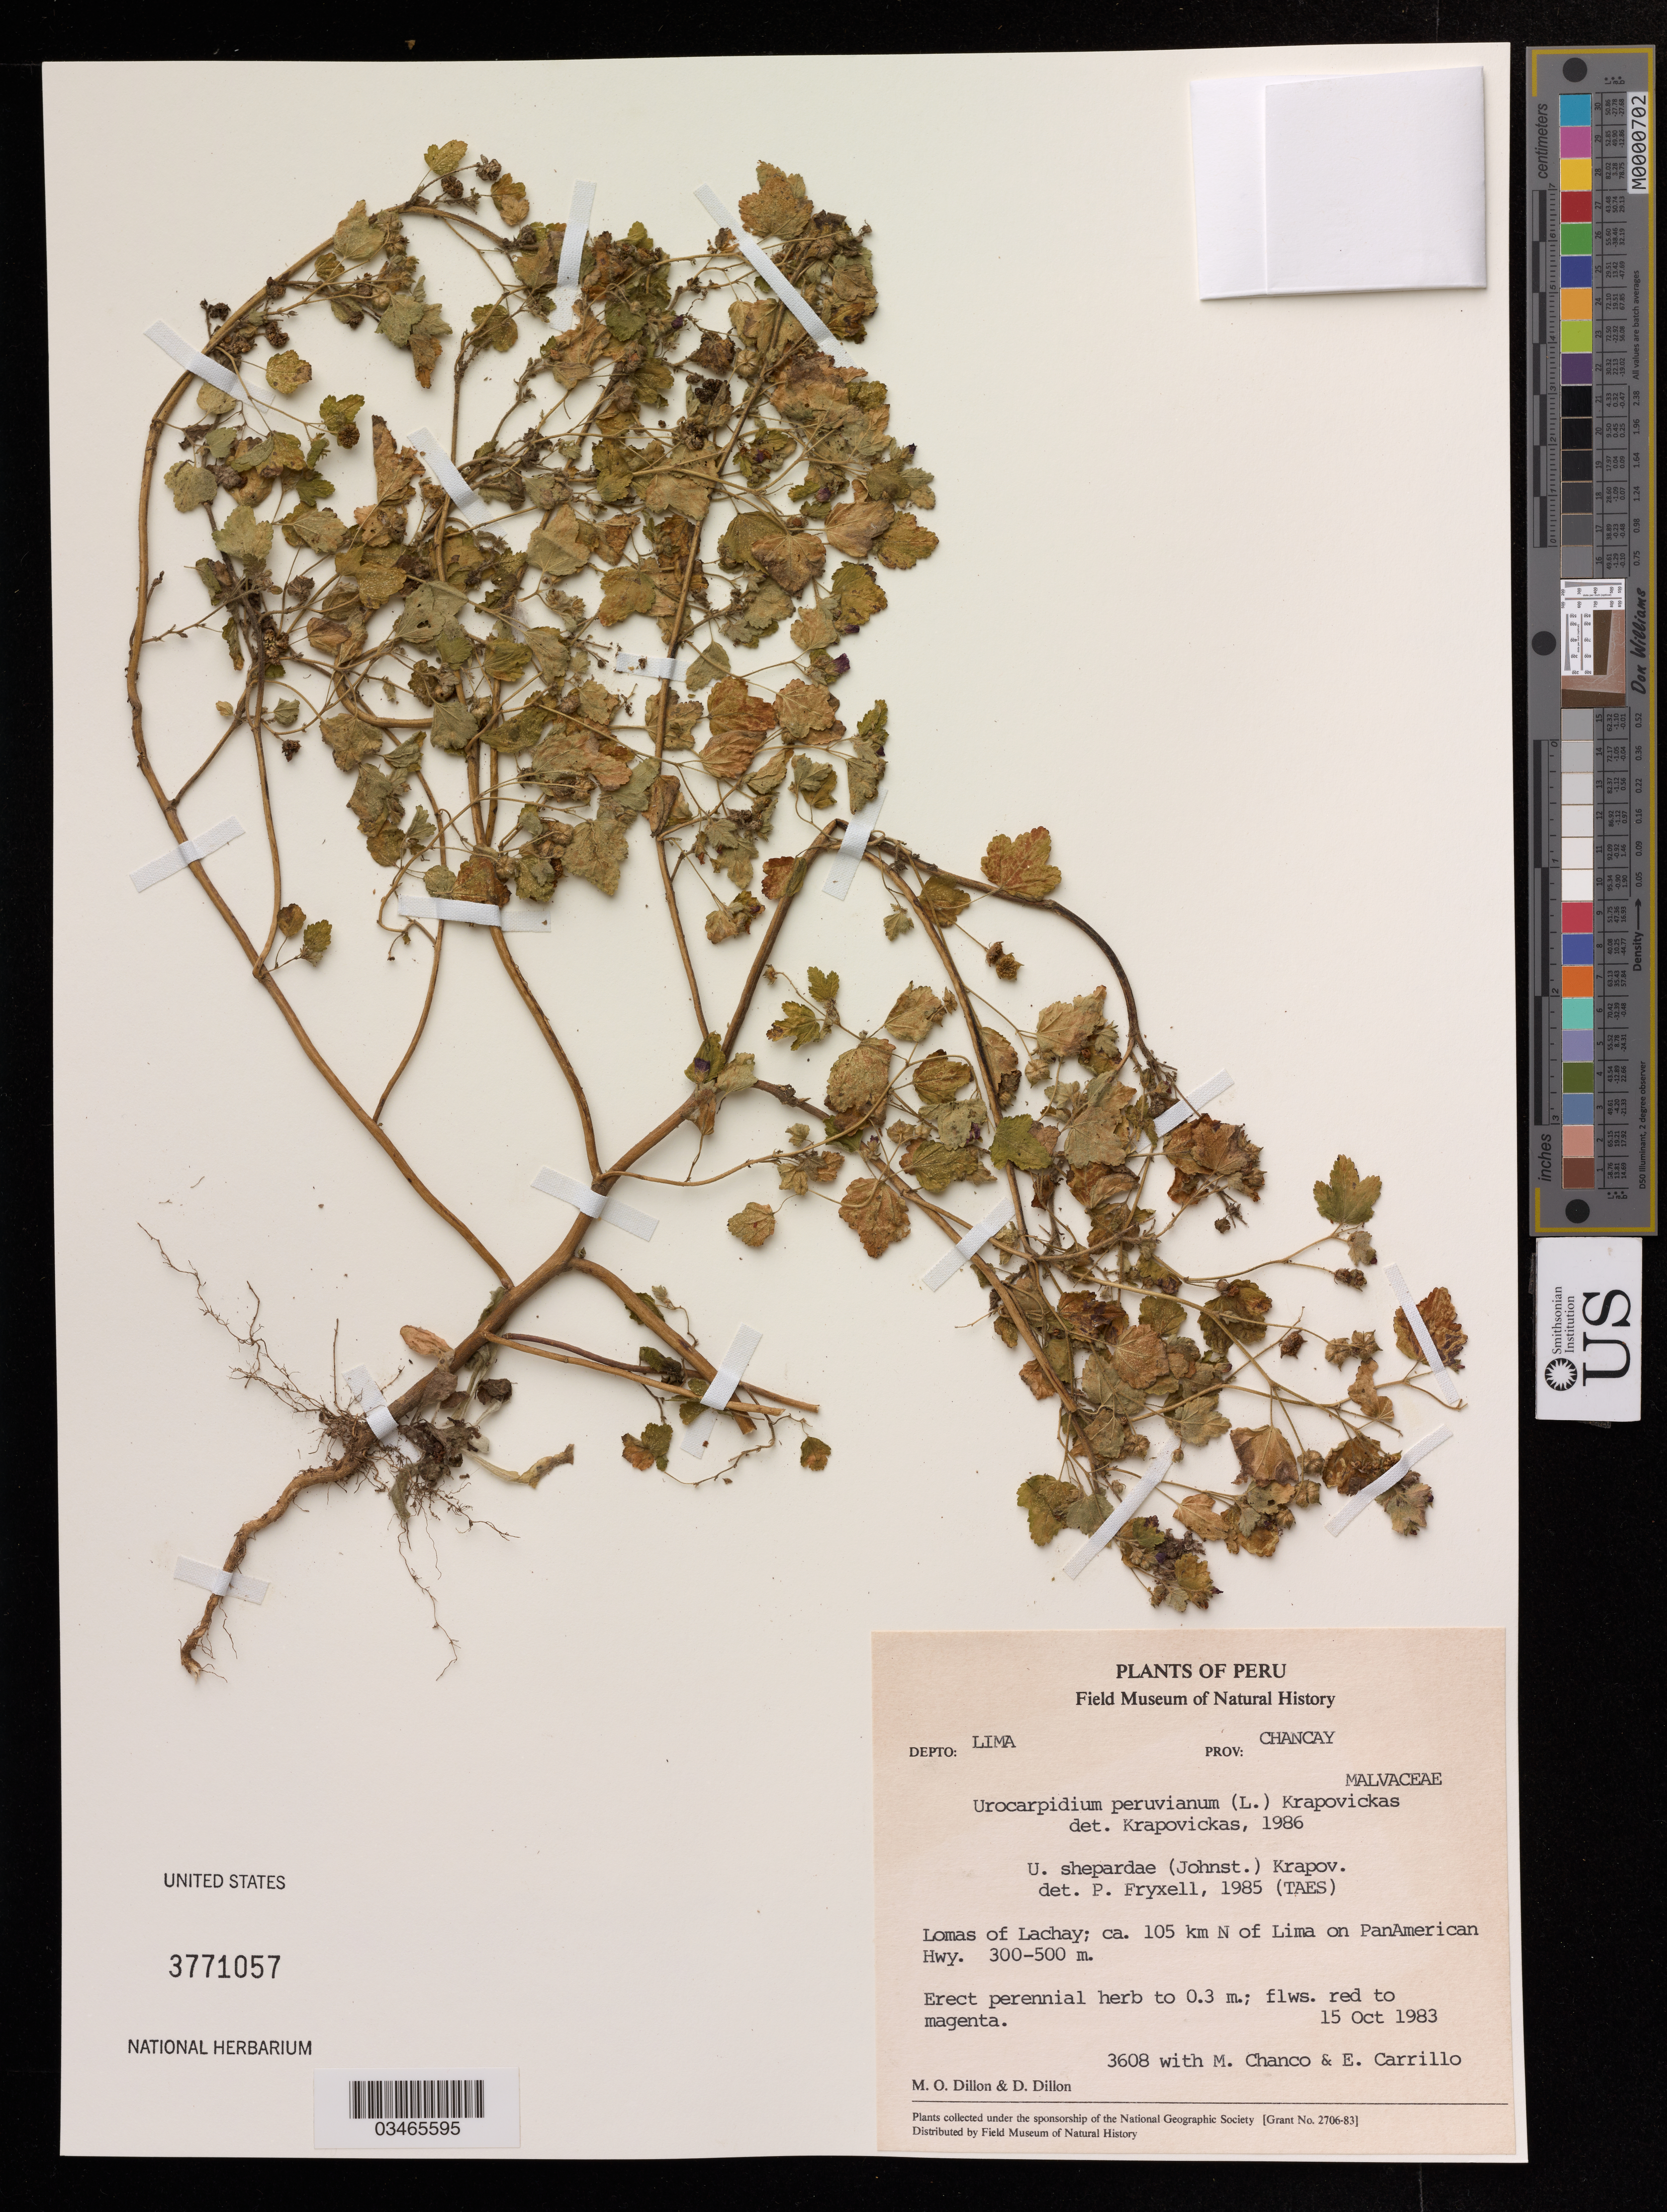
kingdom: Plantae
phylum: Tracheophyta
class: Magnoliopsida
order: Malvales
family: Malvaceae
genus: Fuertesimalva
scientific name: Fuertesimalva pentandra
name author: (K. Schum.) Fryxell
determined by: Dorr, Laurence J., Curator (BOT), Smithsonian Institution - National Museum of Natural History (UNITED STATES)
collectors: M. O. Dillon, D. Dillon, M. Chanco & E. Carrillo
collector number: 3608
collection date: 1983-10-15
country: Peru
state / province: Lima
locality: Chancay. Lomas of Lachay; ca. 105 km N of Lima on PanAmerican Hwy.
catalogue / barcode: US 3771057